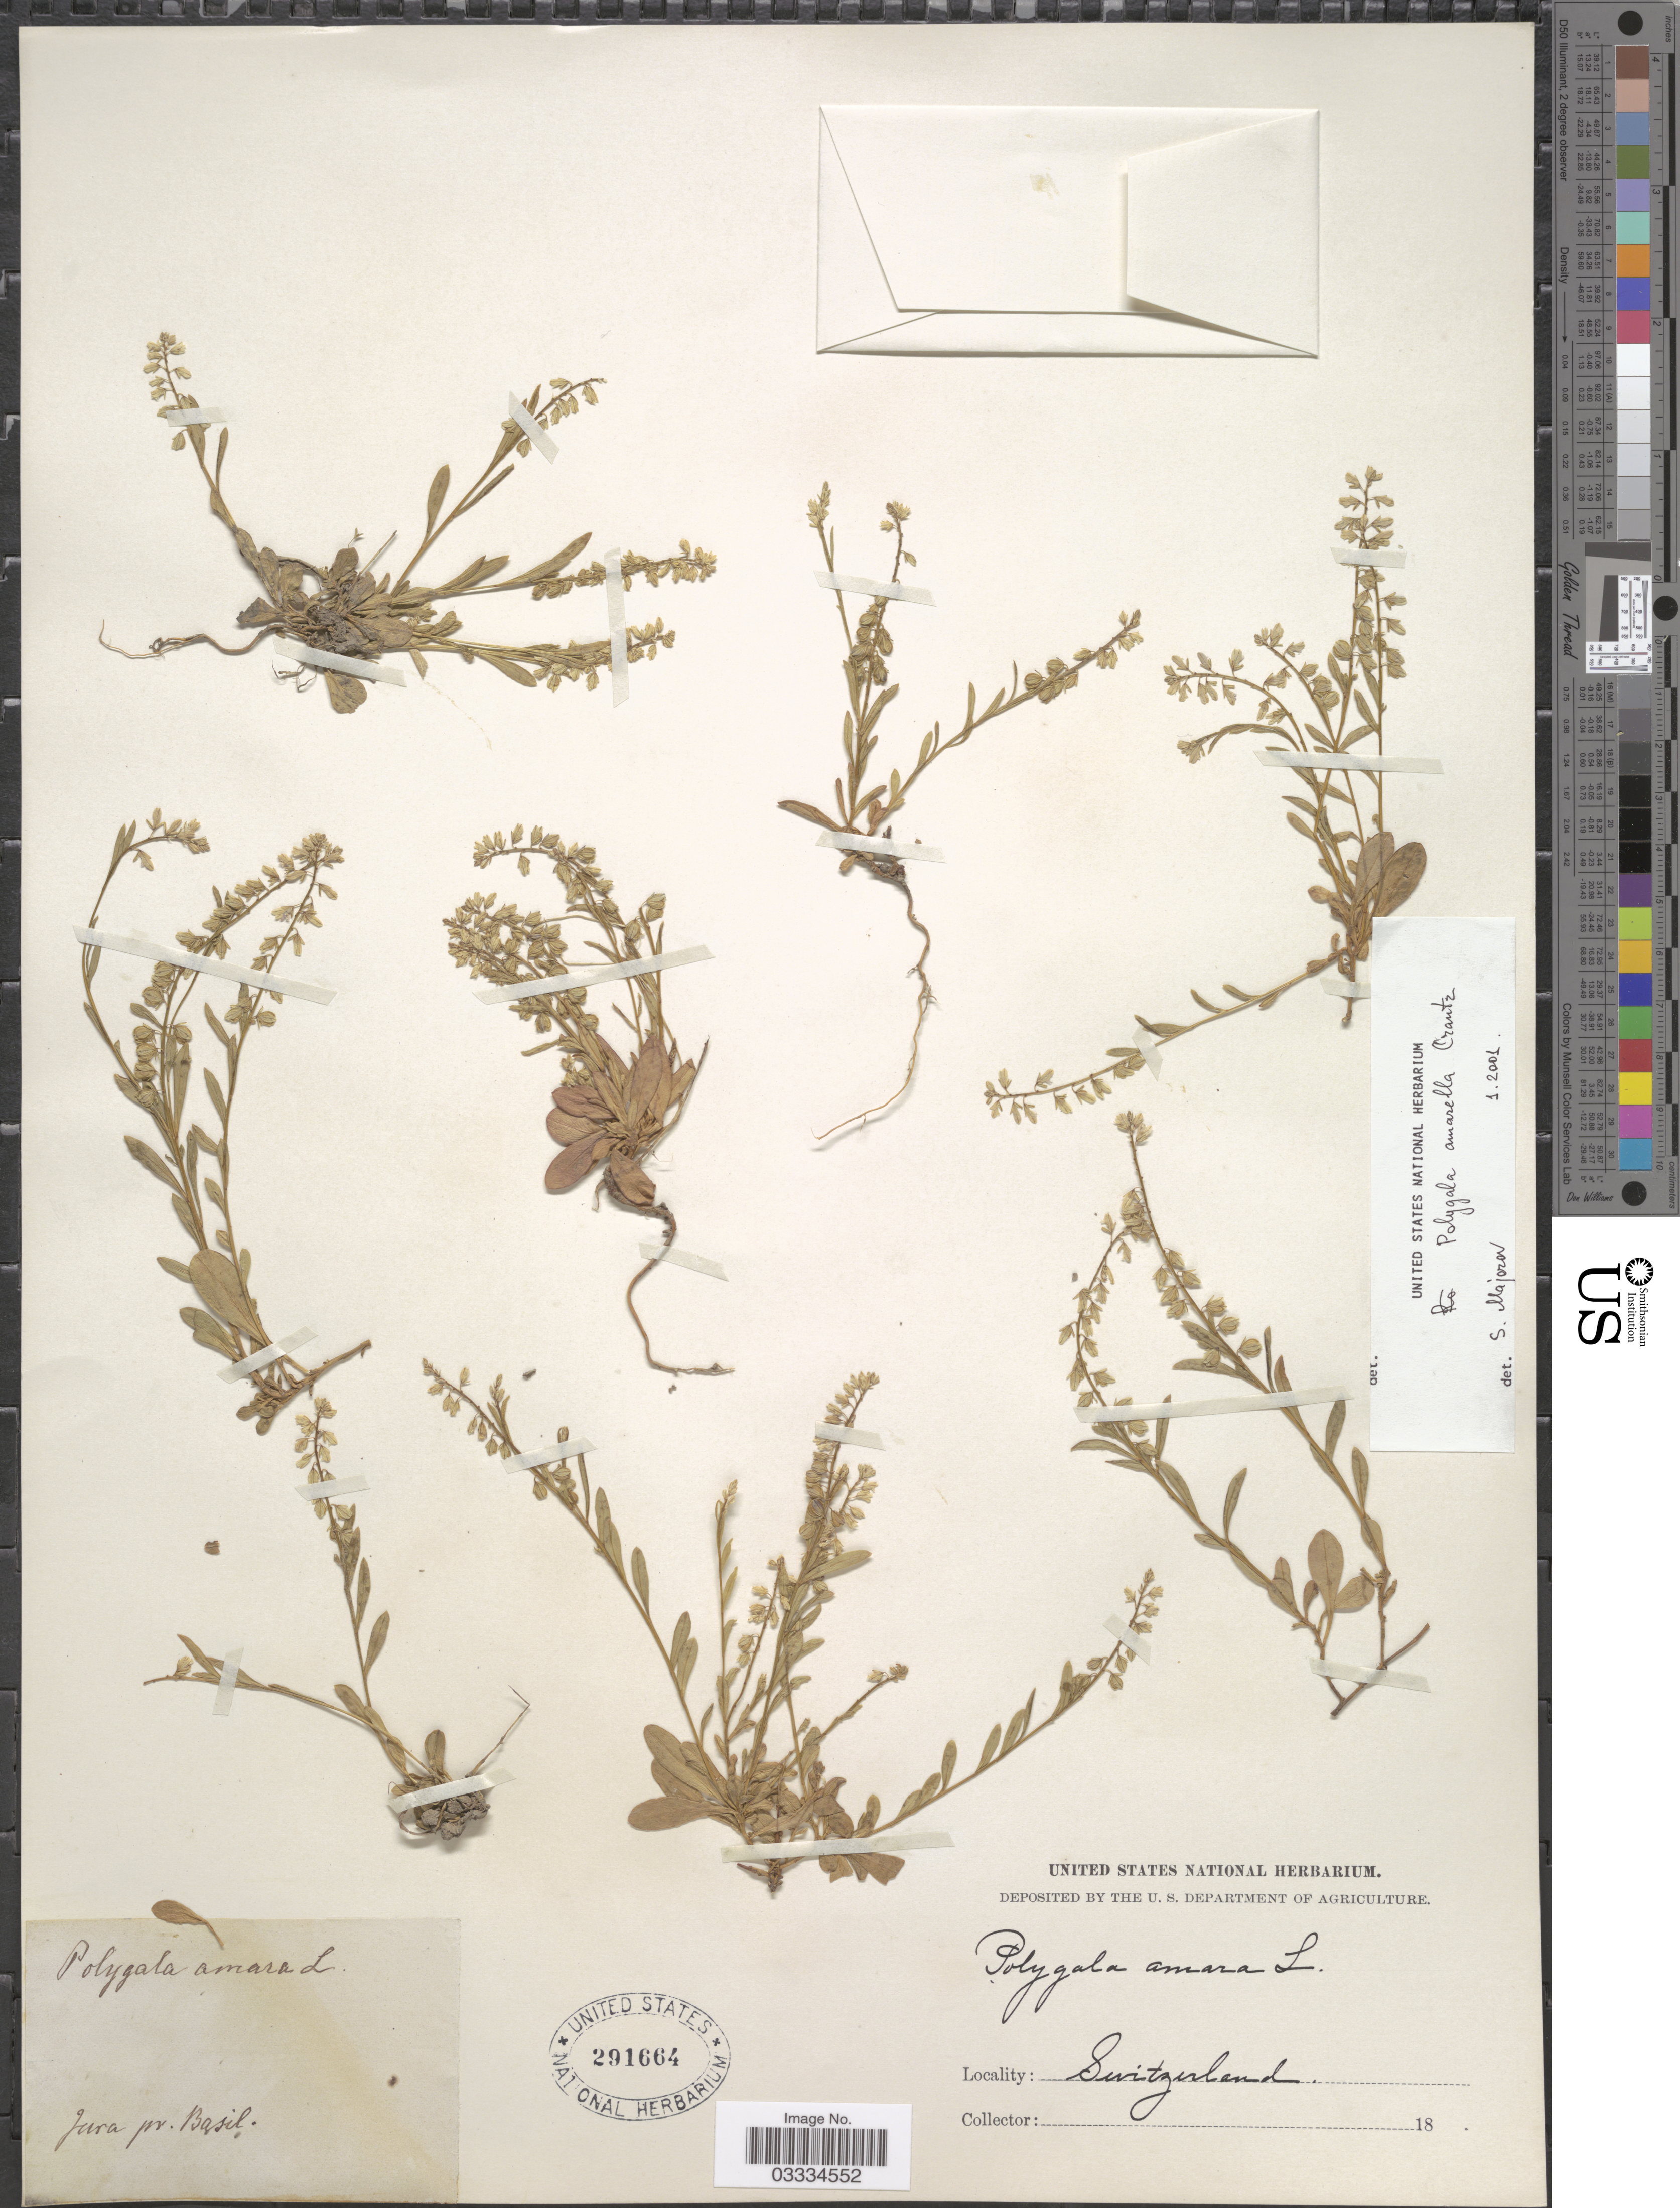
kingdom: Plantae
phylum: Tracheophyta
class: Magnoliopsida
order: Fabales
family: Polygalaceae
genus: Polygala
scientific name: Polygala amarella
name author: Crantz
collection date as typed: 18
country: Switzerland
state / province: Jura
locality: Jura pr. Basil.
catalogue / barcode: US 291664